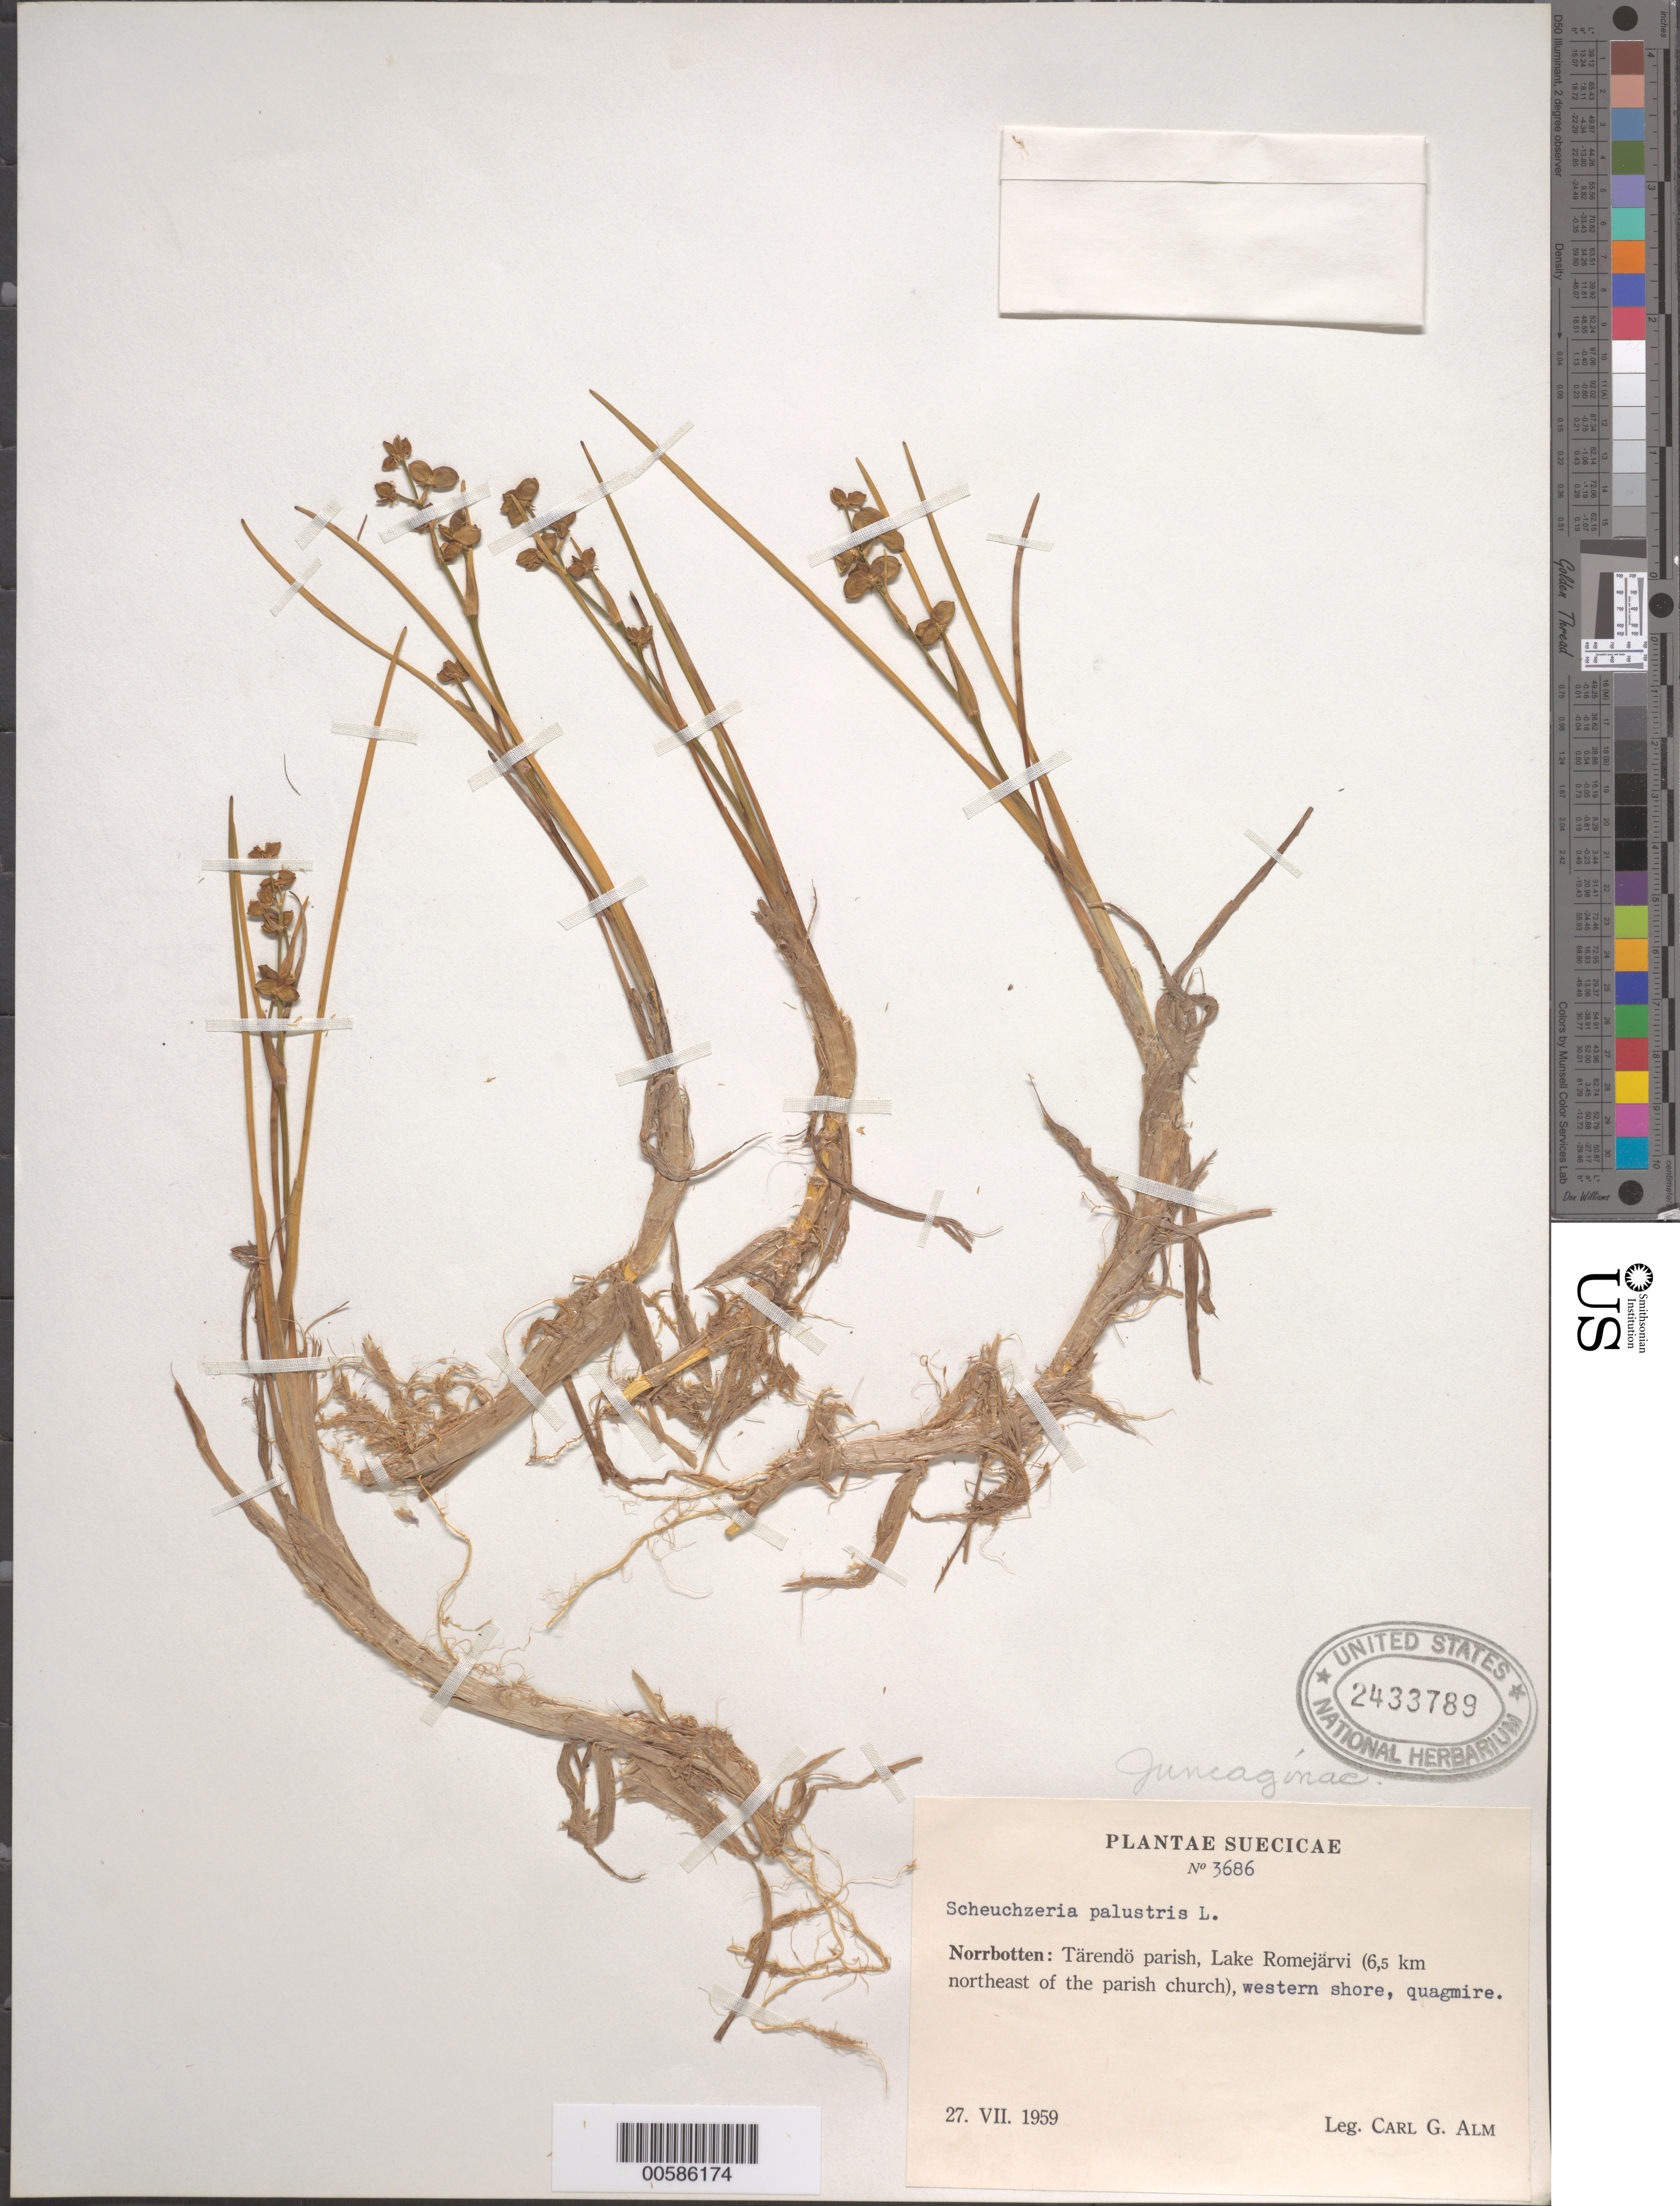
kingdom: Plantae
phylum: Tracheophyta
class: Liliopsida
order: Alismatales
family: Scheuchzeriaceae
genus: Scheuchzeria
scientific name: Scheuchzeria palustris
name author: L.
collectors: C. Alm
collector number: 3686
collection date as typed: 27 Jul 1959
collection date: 1959-07-27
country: Sweden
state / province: Norrbotten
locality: Norrbotten, Tärendö Parish, Lake Romejarvi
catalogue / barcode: US 2433789